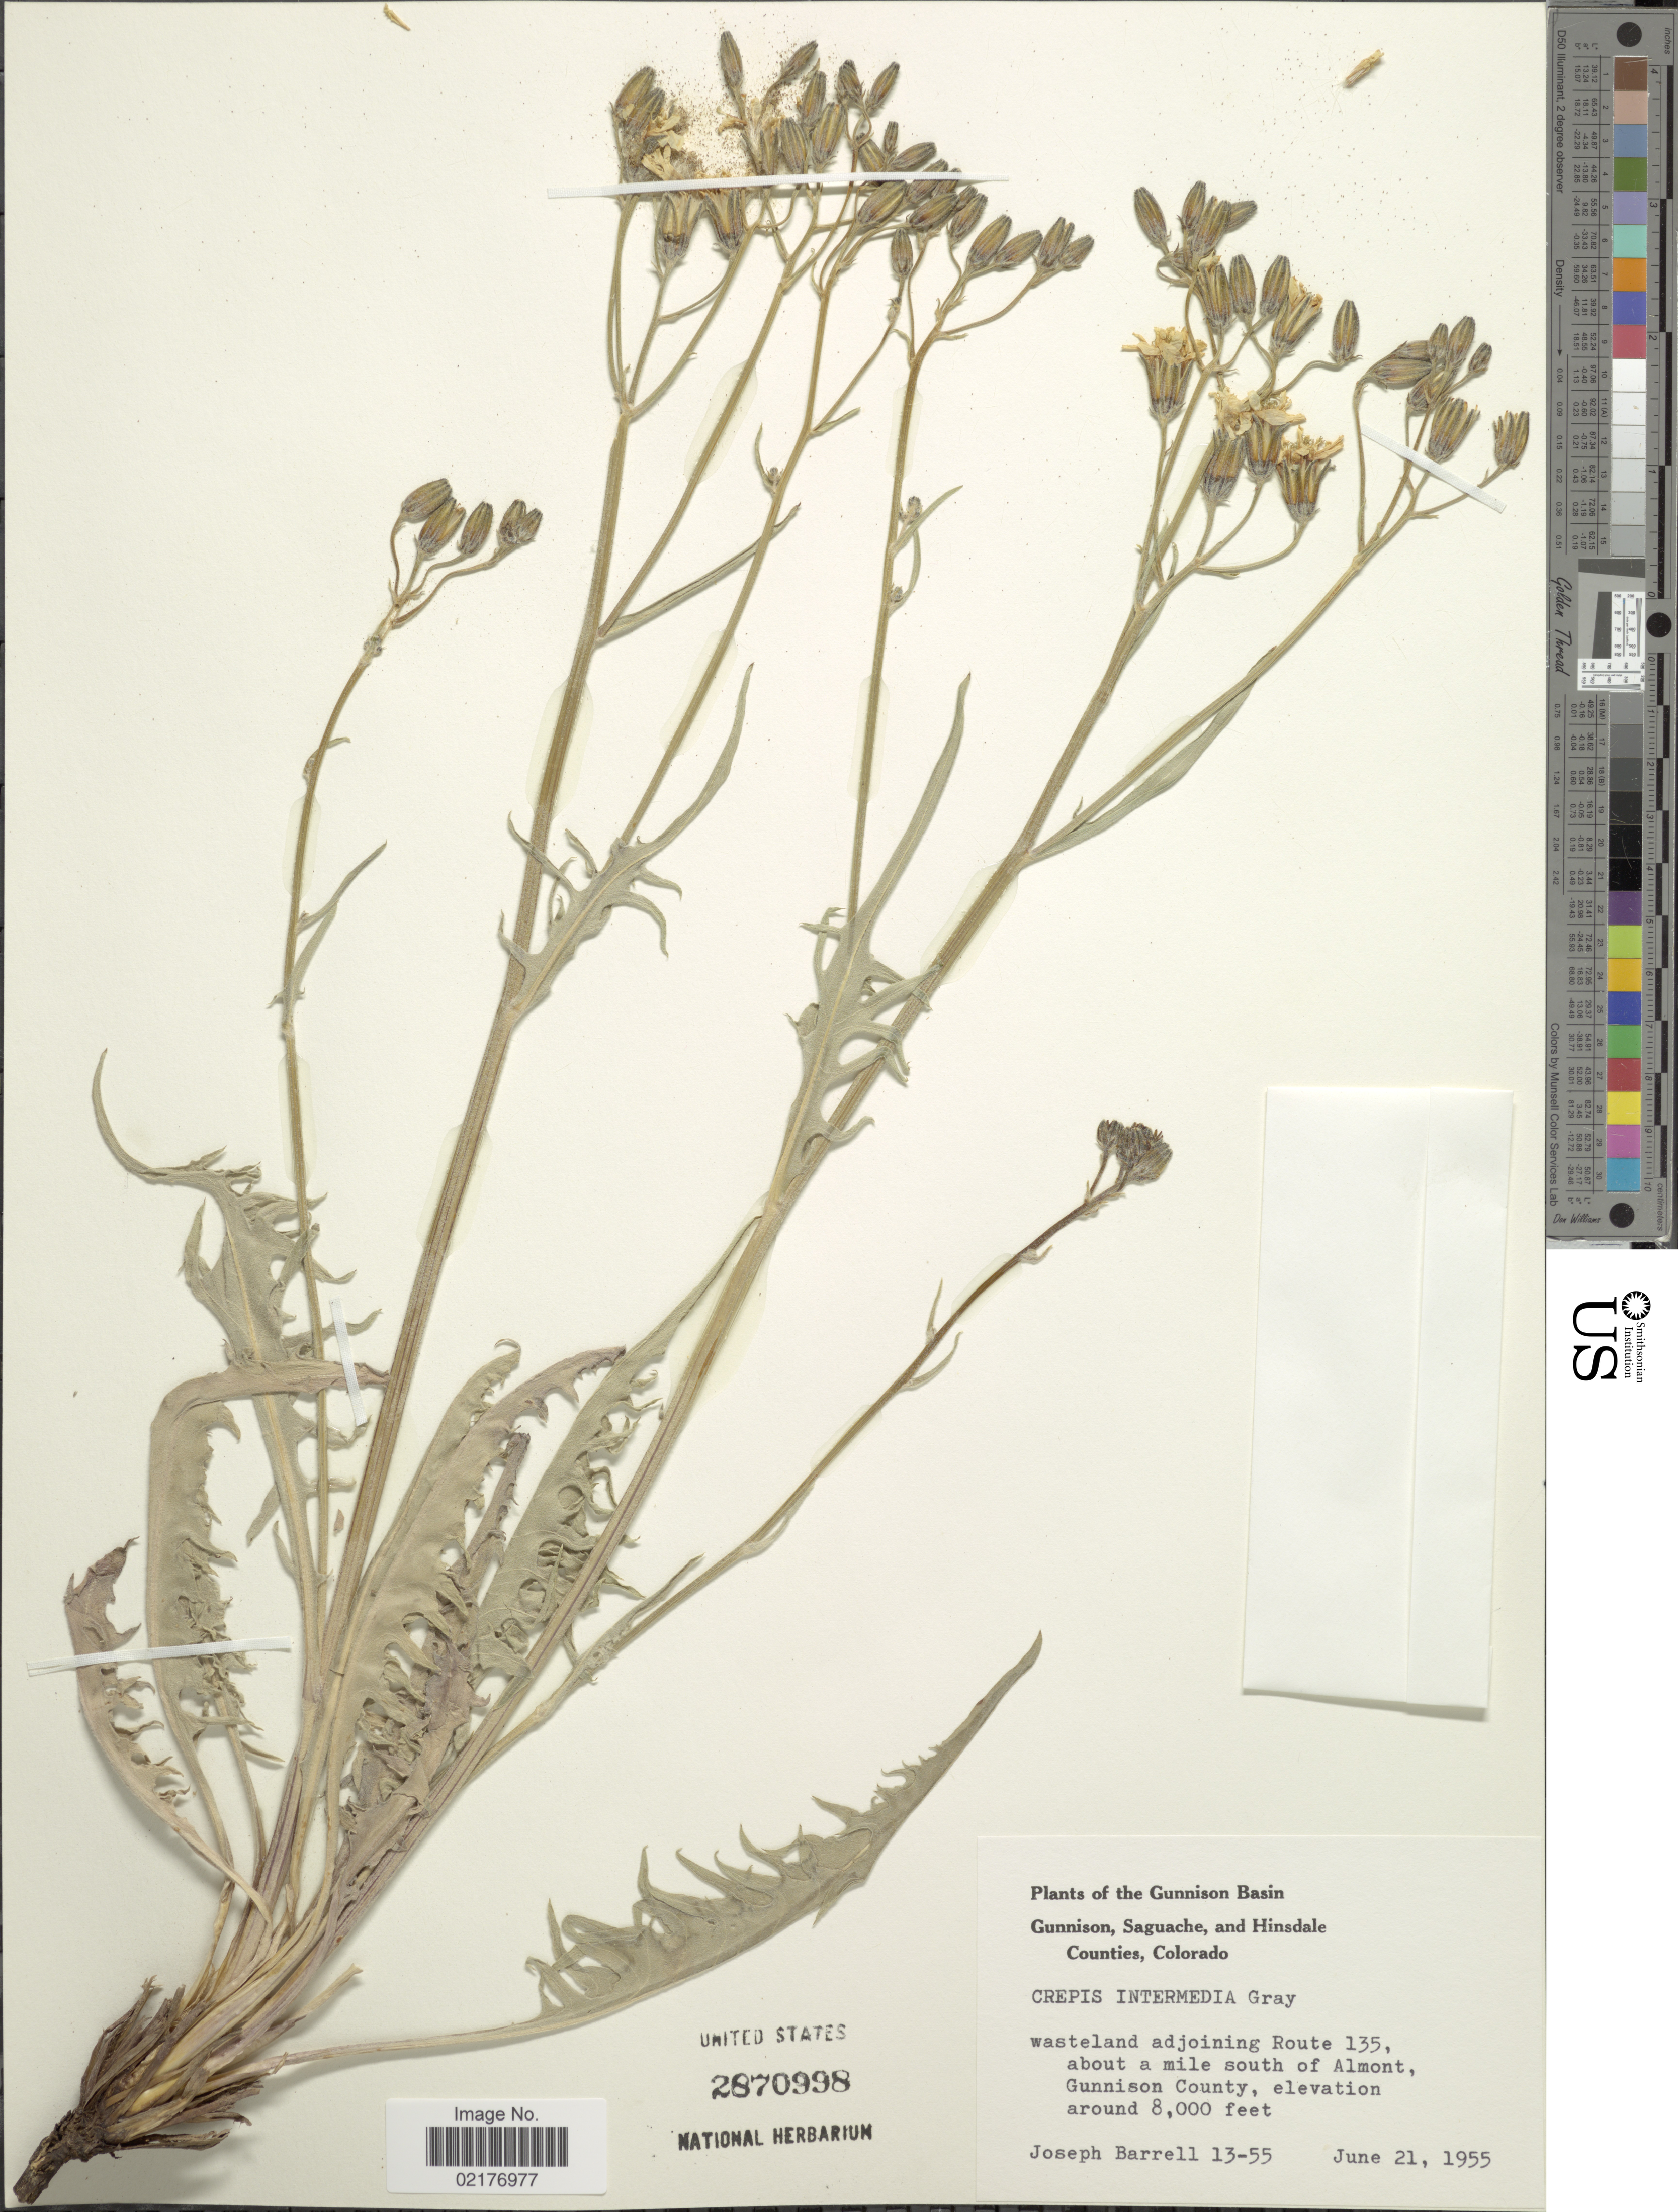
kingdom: Plantae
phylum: Tracheophyta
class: Magnoliopsida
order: Asterales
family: Asteraceae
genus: Crepis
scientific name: Crepis intermedia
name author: A. Gray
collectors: J. Barrell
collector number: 13-55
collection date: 1955-06-21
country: United States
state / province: Colorado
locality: The Gunnison Basin, Gunnison, Saguache, and Hinsdale Counties, Colorado, wasteland adjoining Route 135, about a mile south of Almont, Gunnison County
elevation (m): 2438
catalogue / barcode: US 2870998